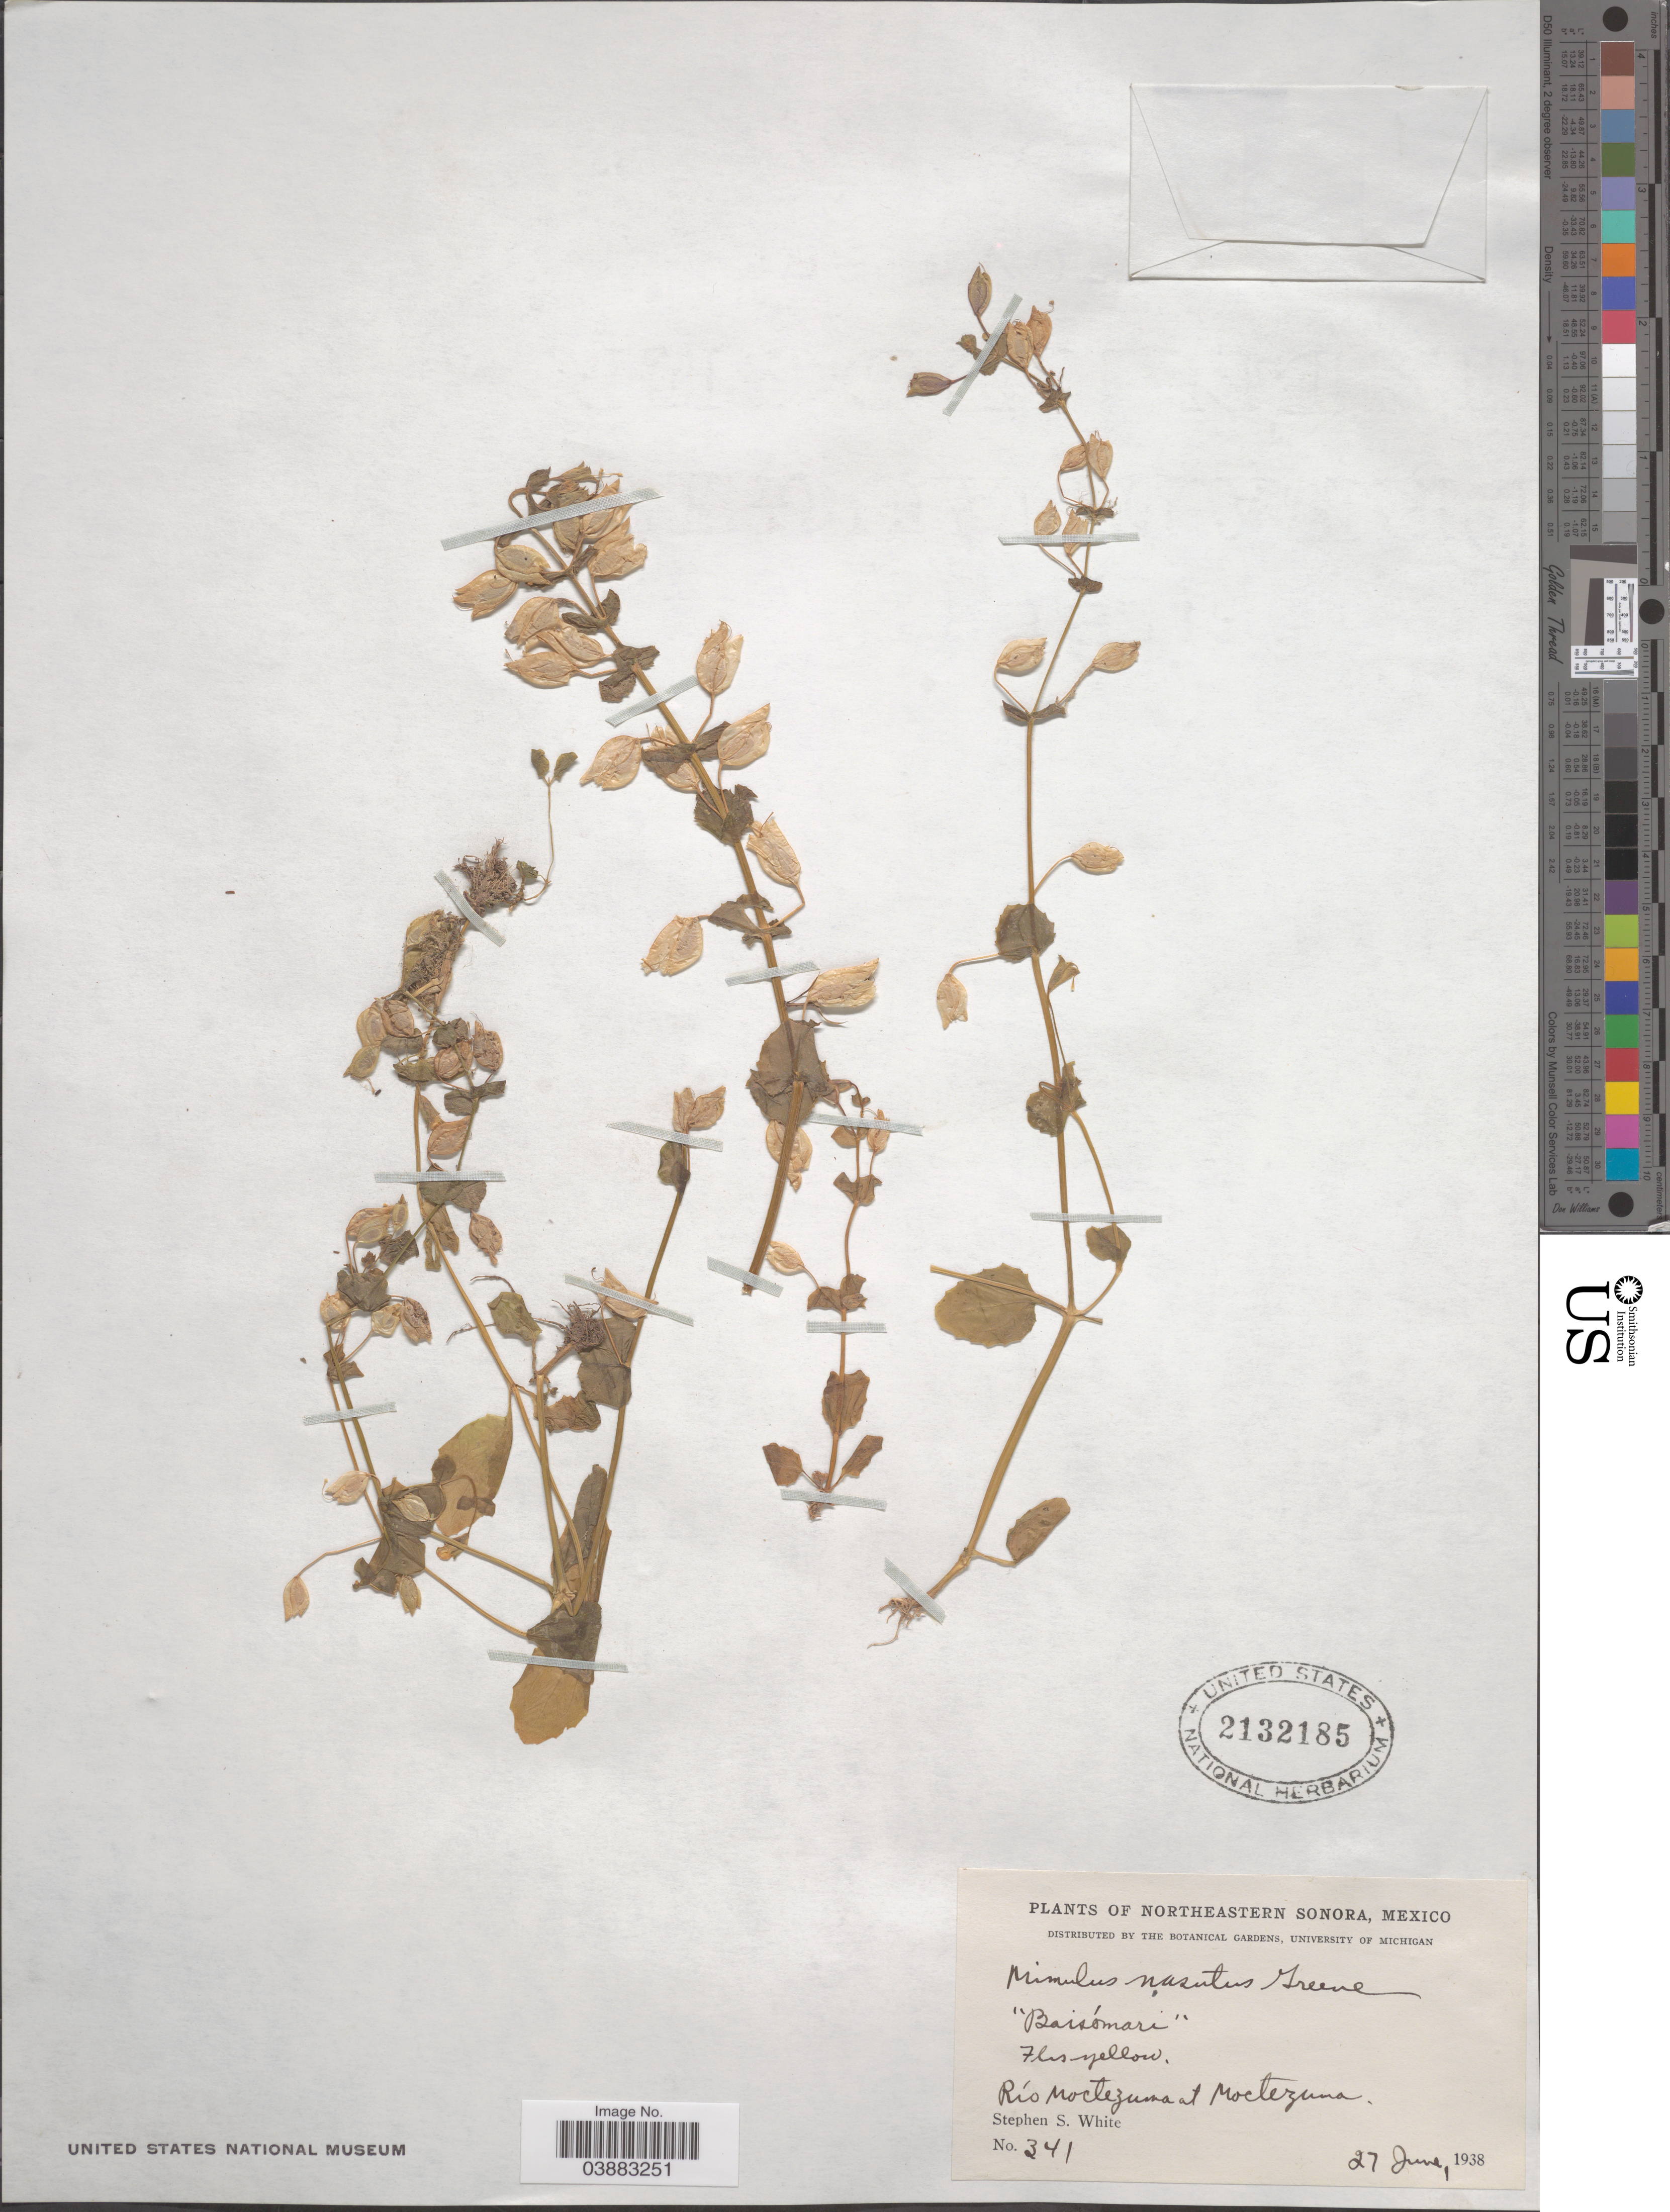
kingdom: Plantae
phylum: Tracheophyta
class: Magnoliopsida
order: Lamiales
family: Phrymaceae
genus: Mimulus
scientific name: Mimulus nasutus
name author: Greene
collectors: S. S. White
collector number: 341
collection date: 1938-06-27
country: Mexico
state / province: Sonora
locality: Northeastern Sonora. Río Moctezuma at Moctezuma.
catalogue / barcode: US 2132185